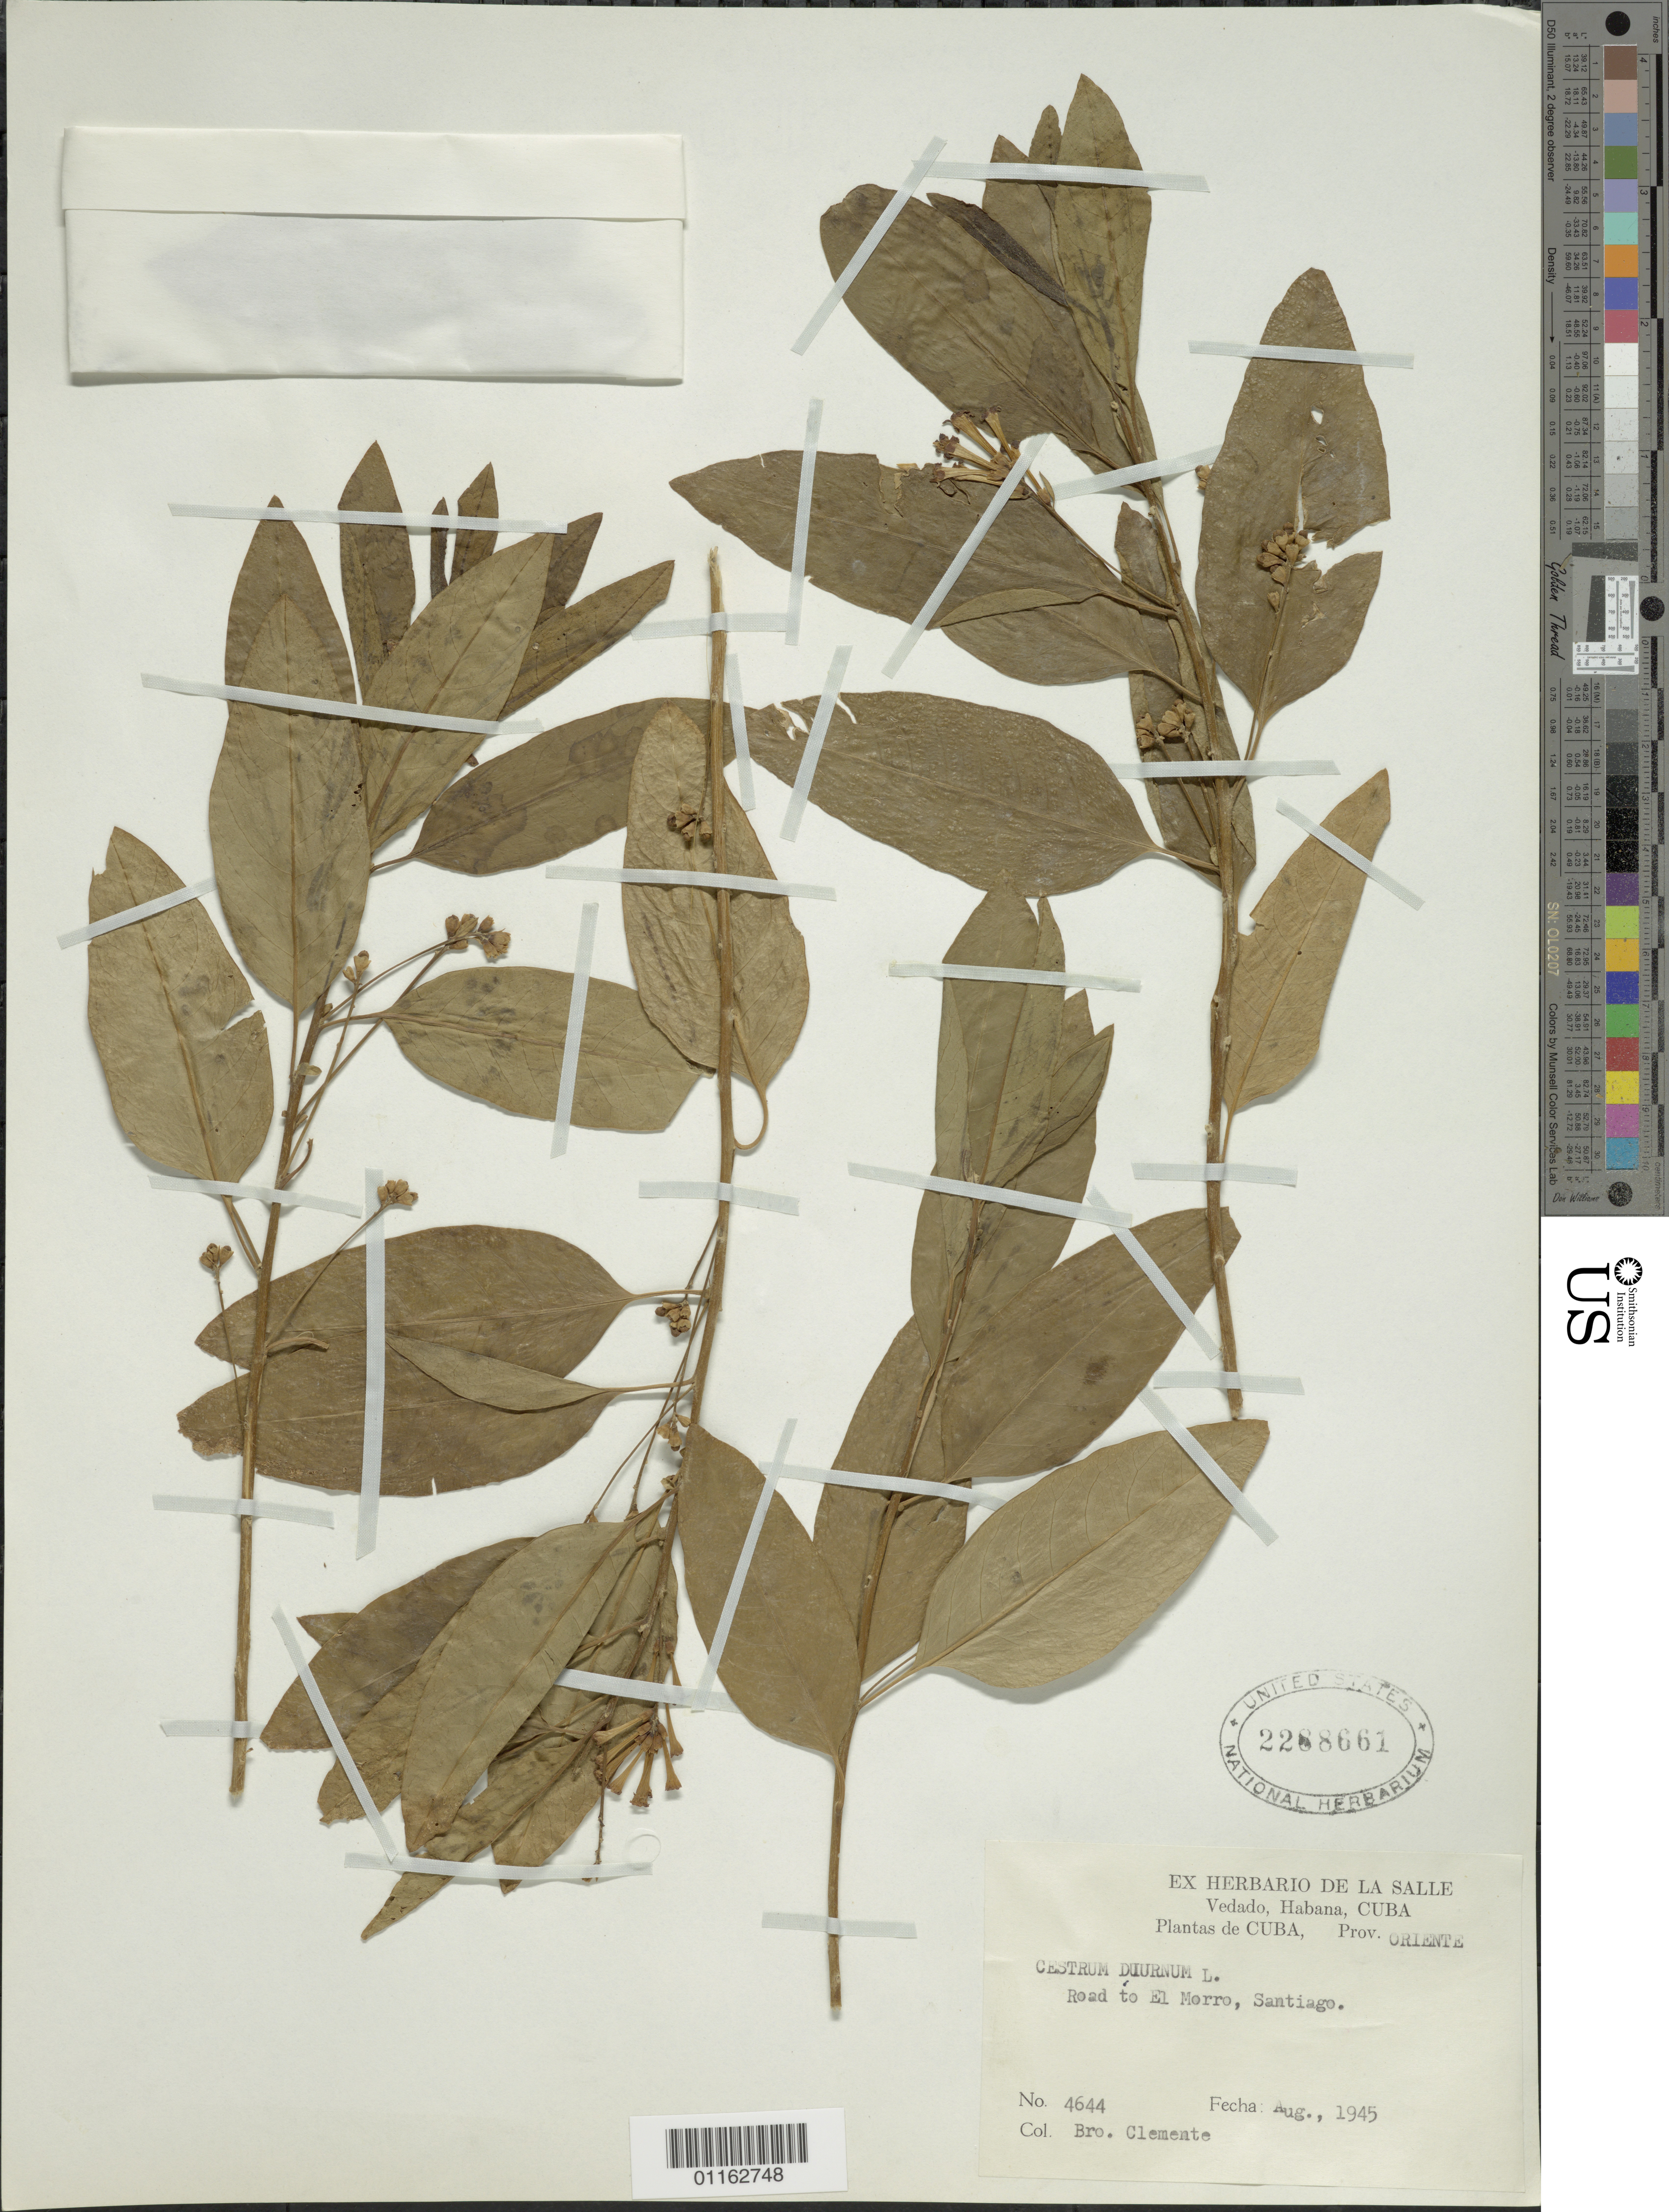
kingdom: Plantae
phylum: Tracheophyta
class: Magnoliopsida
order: Solanales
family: Solanaceae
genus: Cestrum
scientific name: Cestrum diurnum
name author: L.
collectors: Bro. Clemente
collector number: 4644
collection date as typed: Aug 1945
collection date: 1945-08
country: Cuba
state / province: Oriente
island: Cuba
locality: Road to El Morro, Santiago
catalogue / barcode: US 2288661